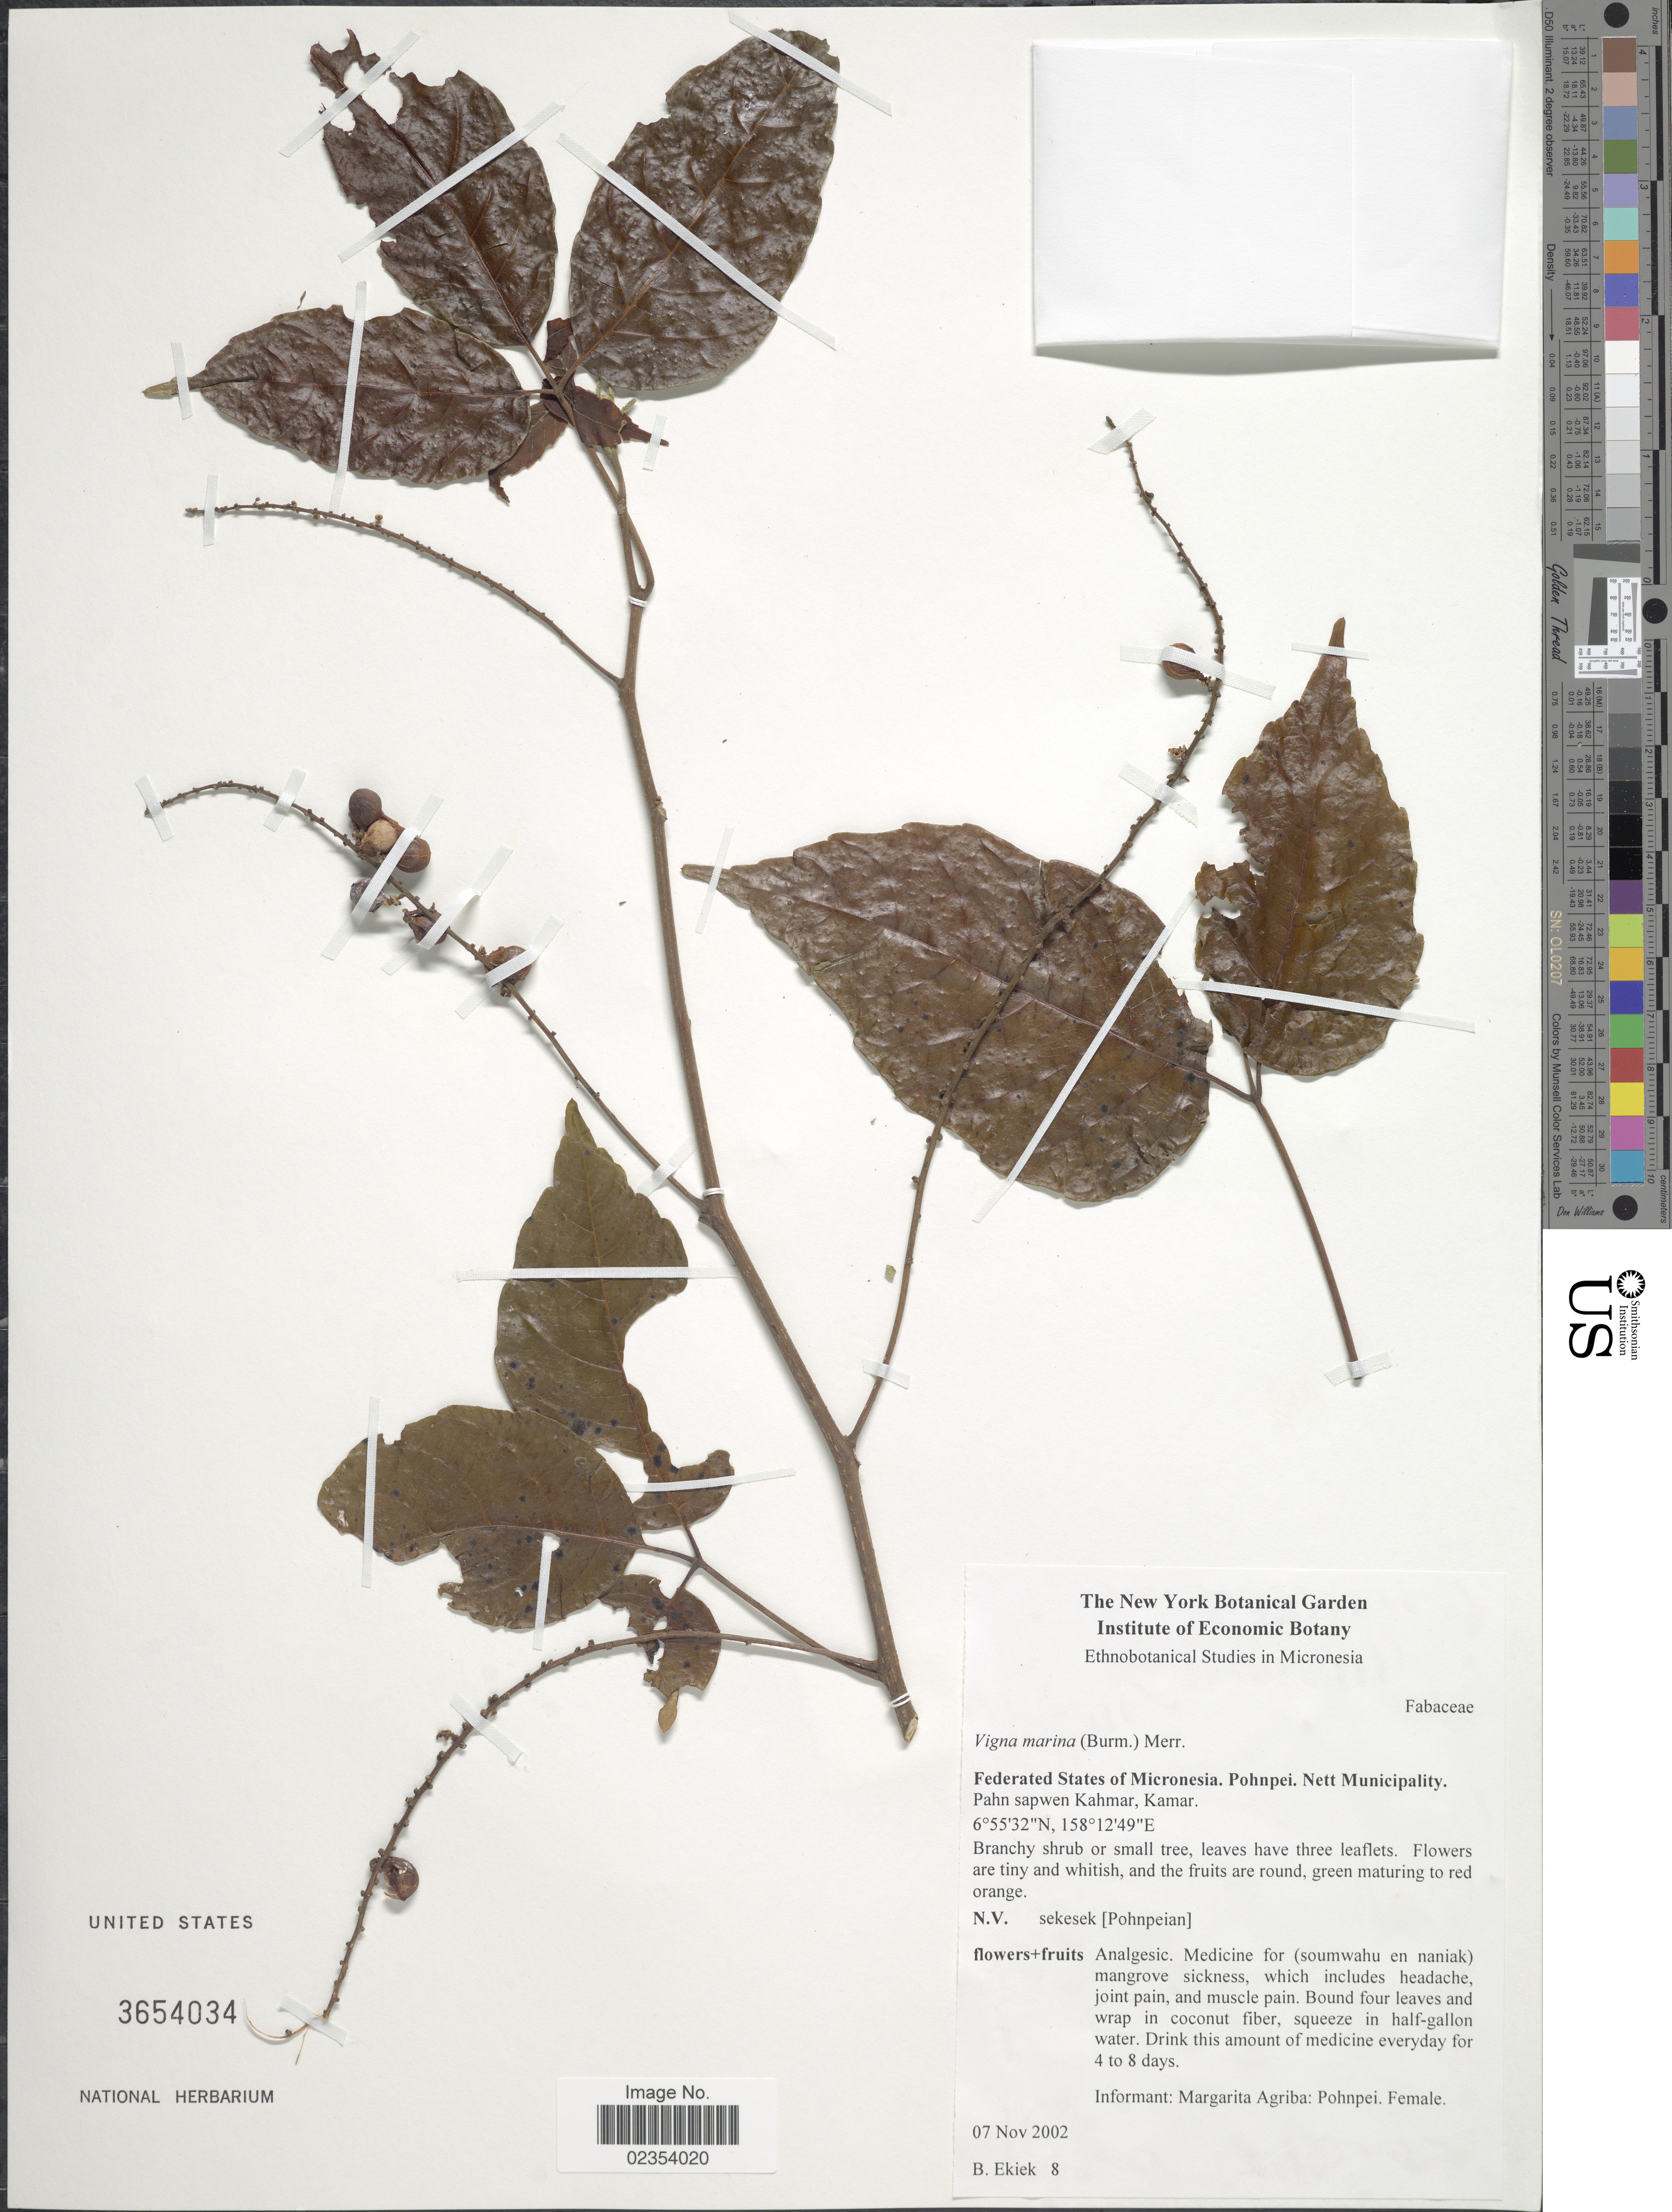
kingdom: Plantae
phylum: Tracheophyta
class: Magnoliopsida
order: Fabales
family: Fabaceae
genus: Vigna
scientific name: Vigna marina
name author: (Burm.) Merr.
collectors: B. Ekiek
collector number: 8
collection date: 2002-11-07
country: Micronesia, Federated States of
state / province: Pohnpei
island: Pohnpei [Ponape]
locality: Federated States of Micronesia. Pohnpei. Nett Municipality. Pahn sapwen Kahmar, Kamar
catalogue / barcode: US 3654034